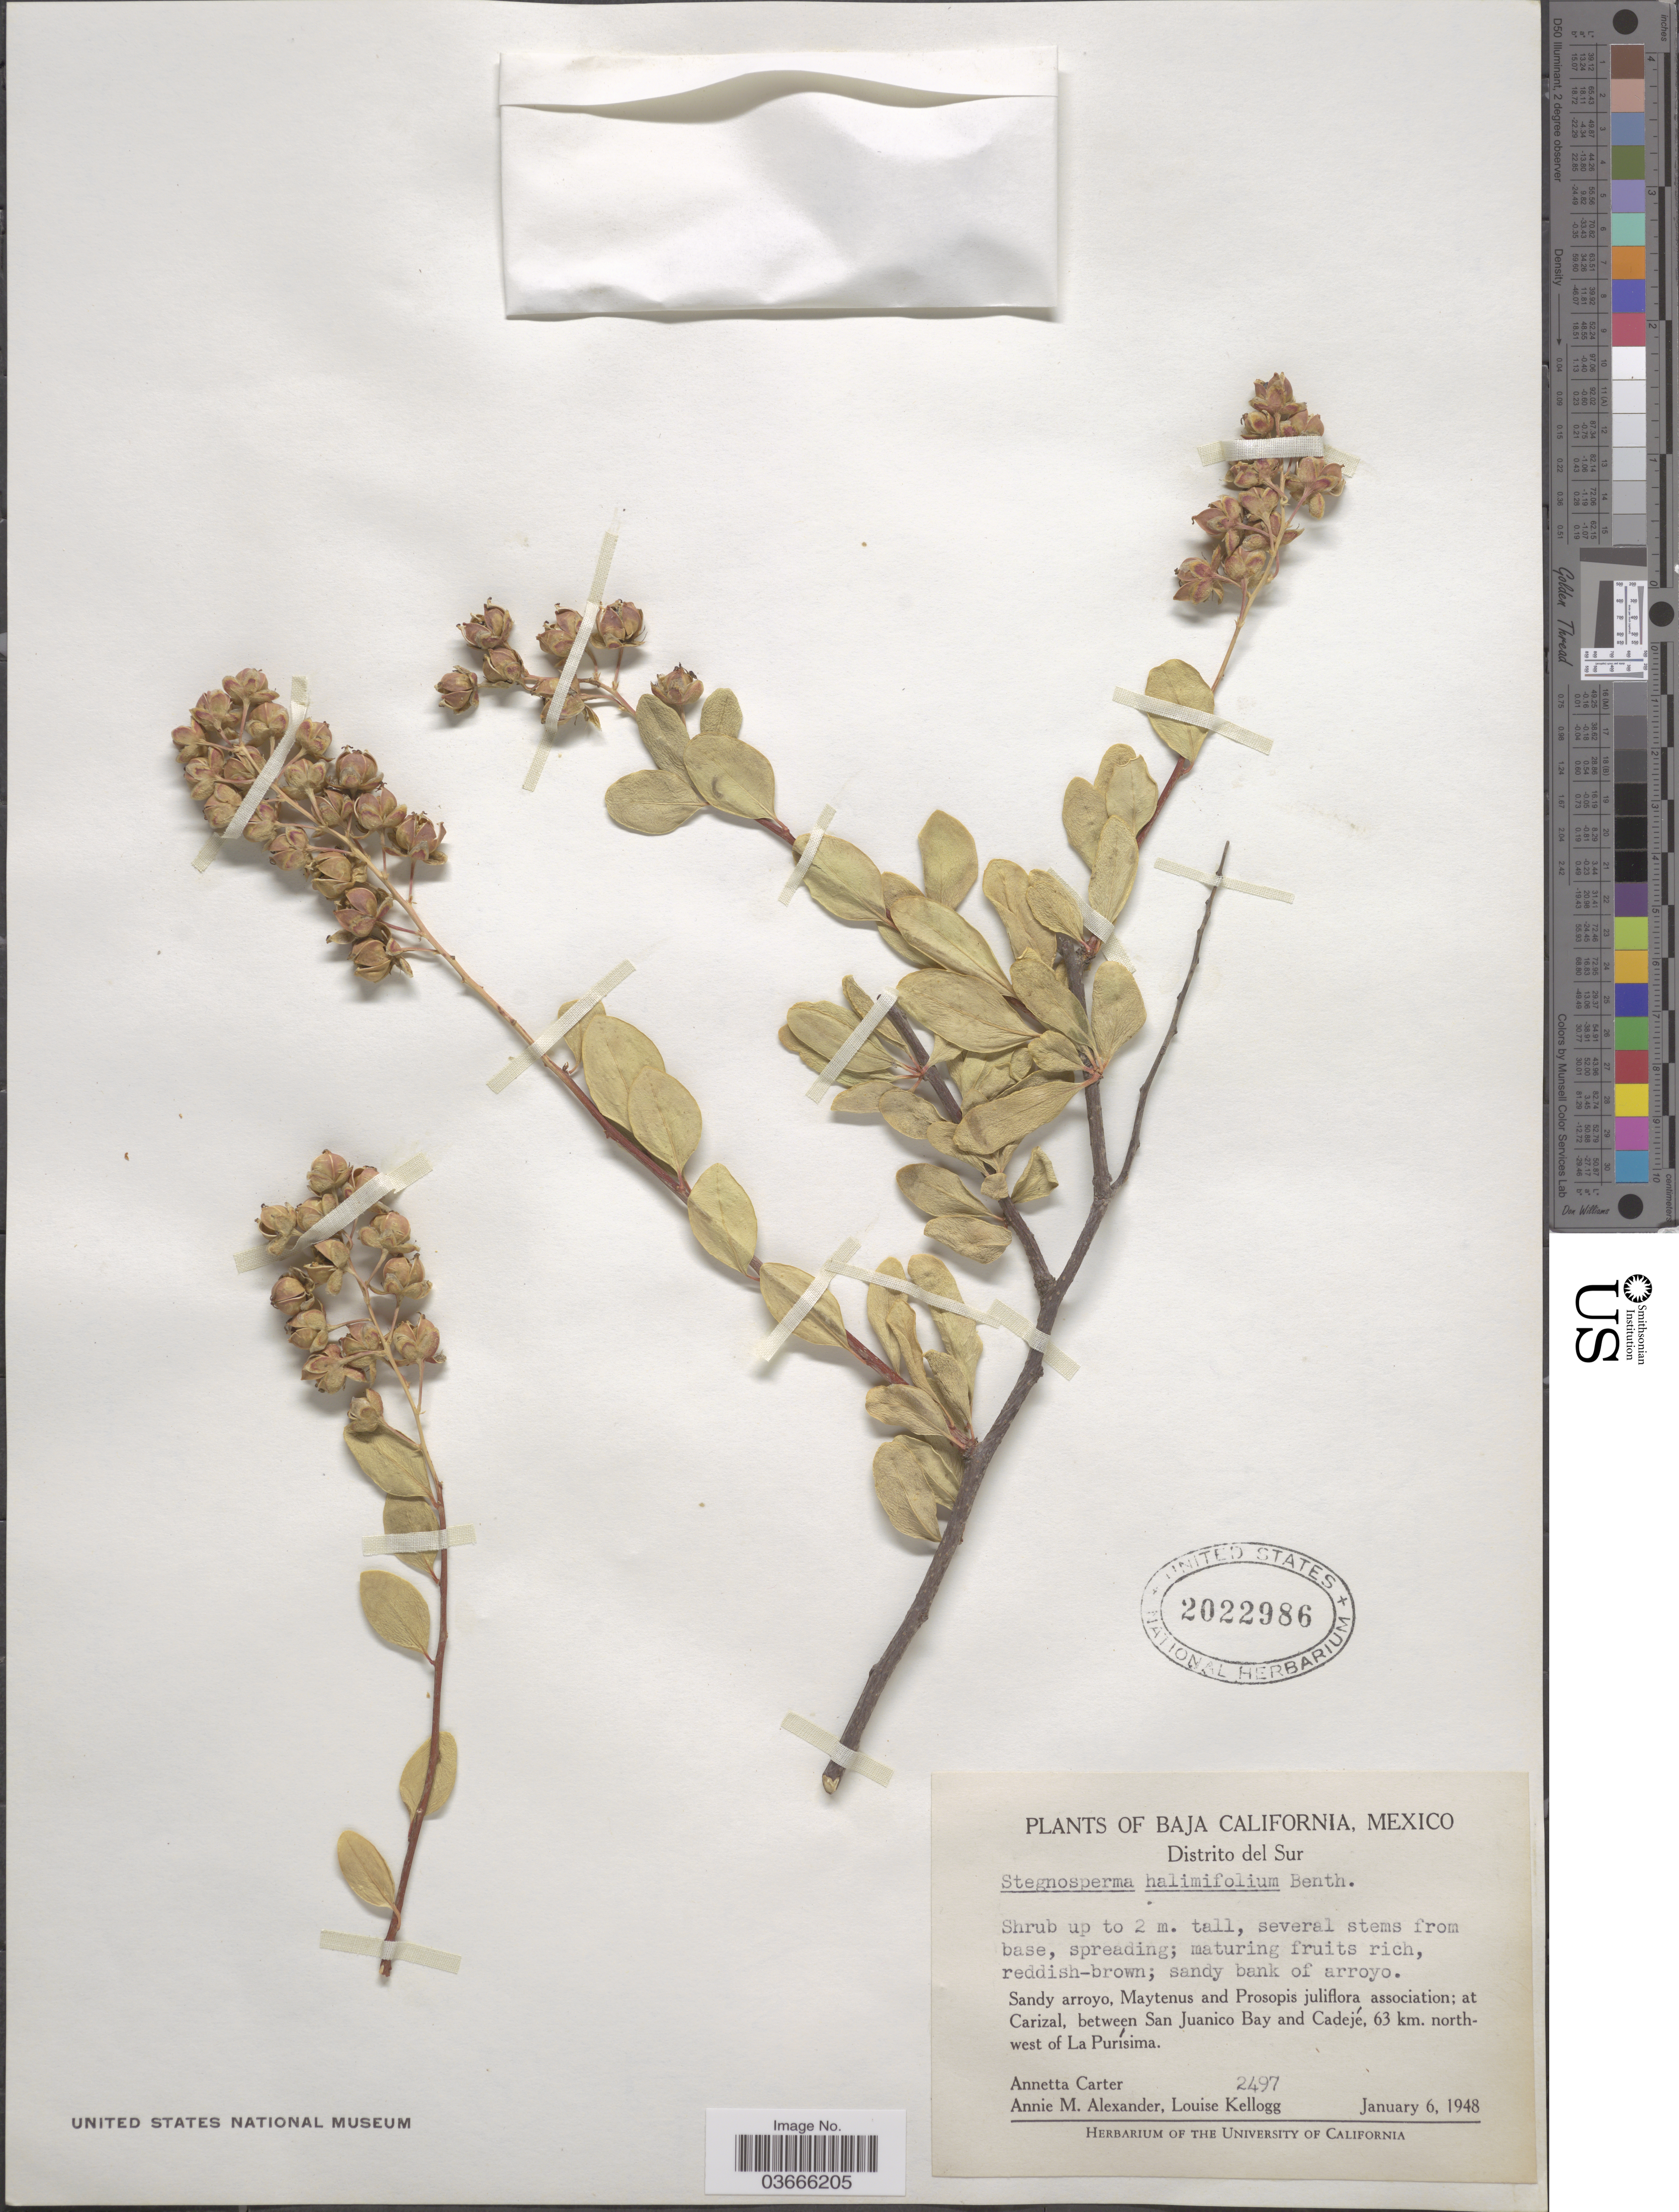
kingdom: Plantae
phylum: Tracheophyta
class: Magnoliopsida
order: Caryophyllales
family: Stegnospermataceae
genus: Stegnosperma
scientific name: Stegnosperma halimifolium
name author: Benth.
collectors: A. Carter, A. M. Alexander & L. Kellogg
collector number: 2497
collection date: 1948-01-06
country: Mexico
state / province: Baja California Sur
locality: Distrito del Sur. Sandy bank of arroyo. At Carizal, between San Juanico Bay and Cadejé, 63 km. northwest of La Purísima.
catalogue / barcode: US 2022986